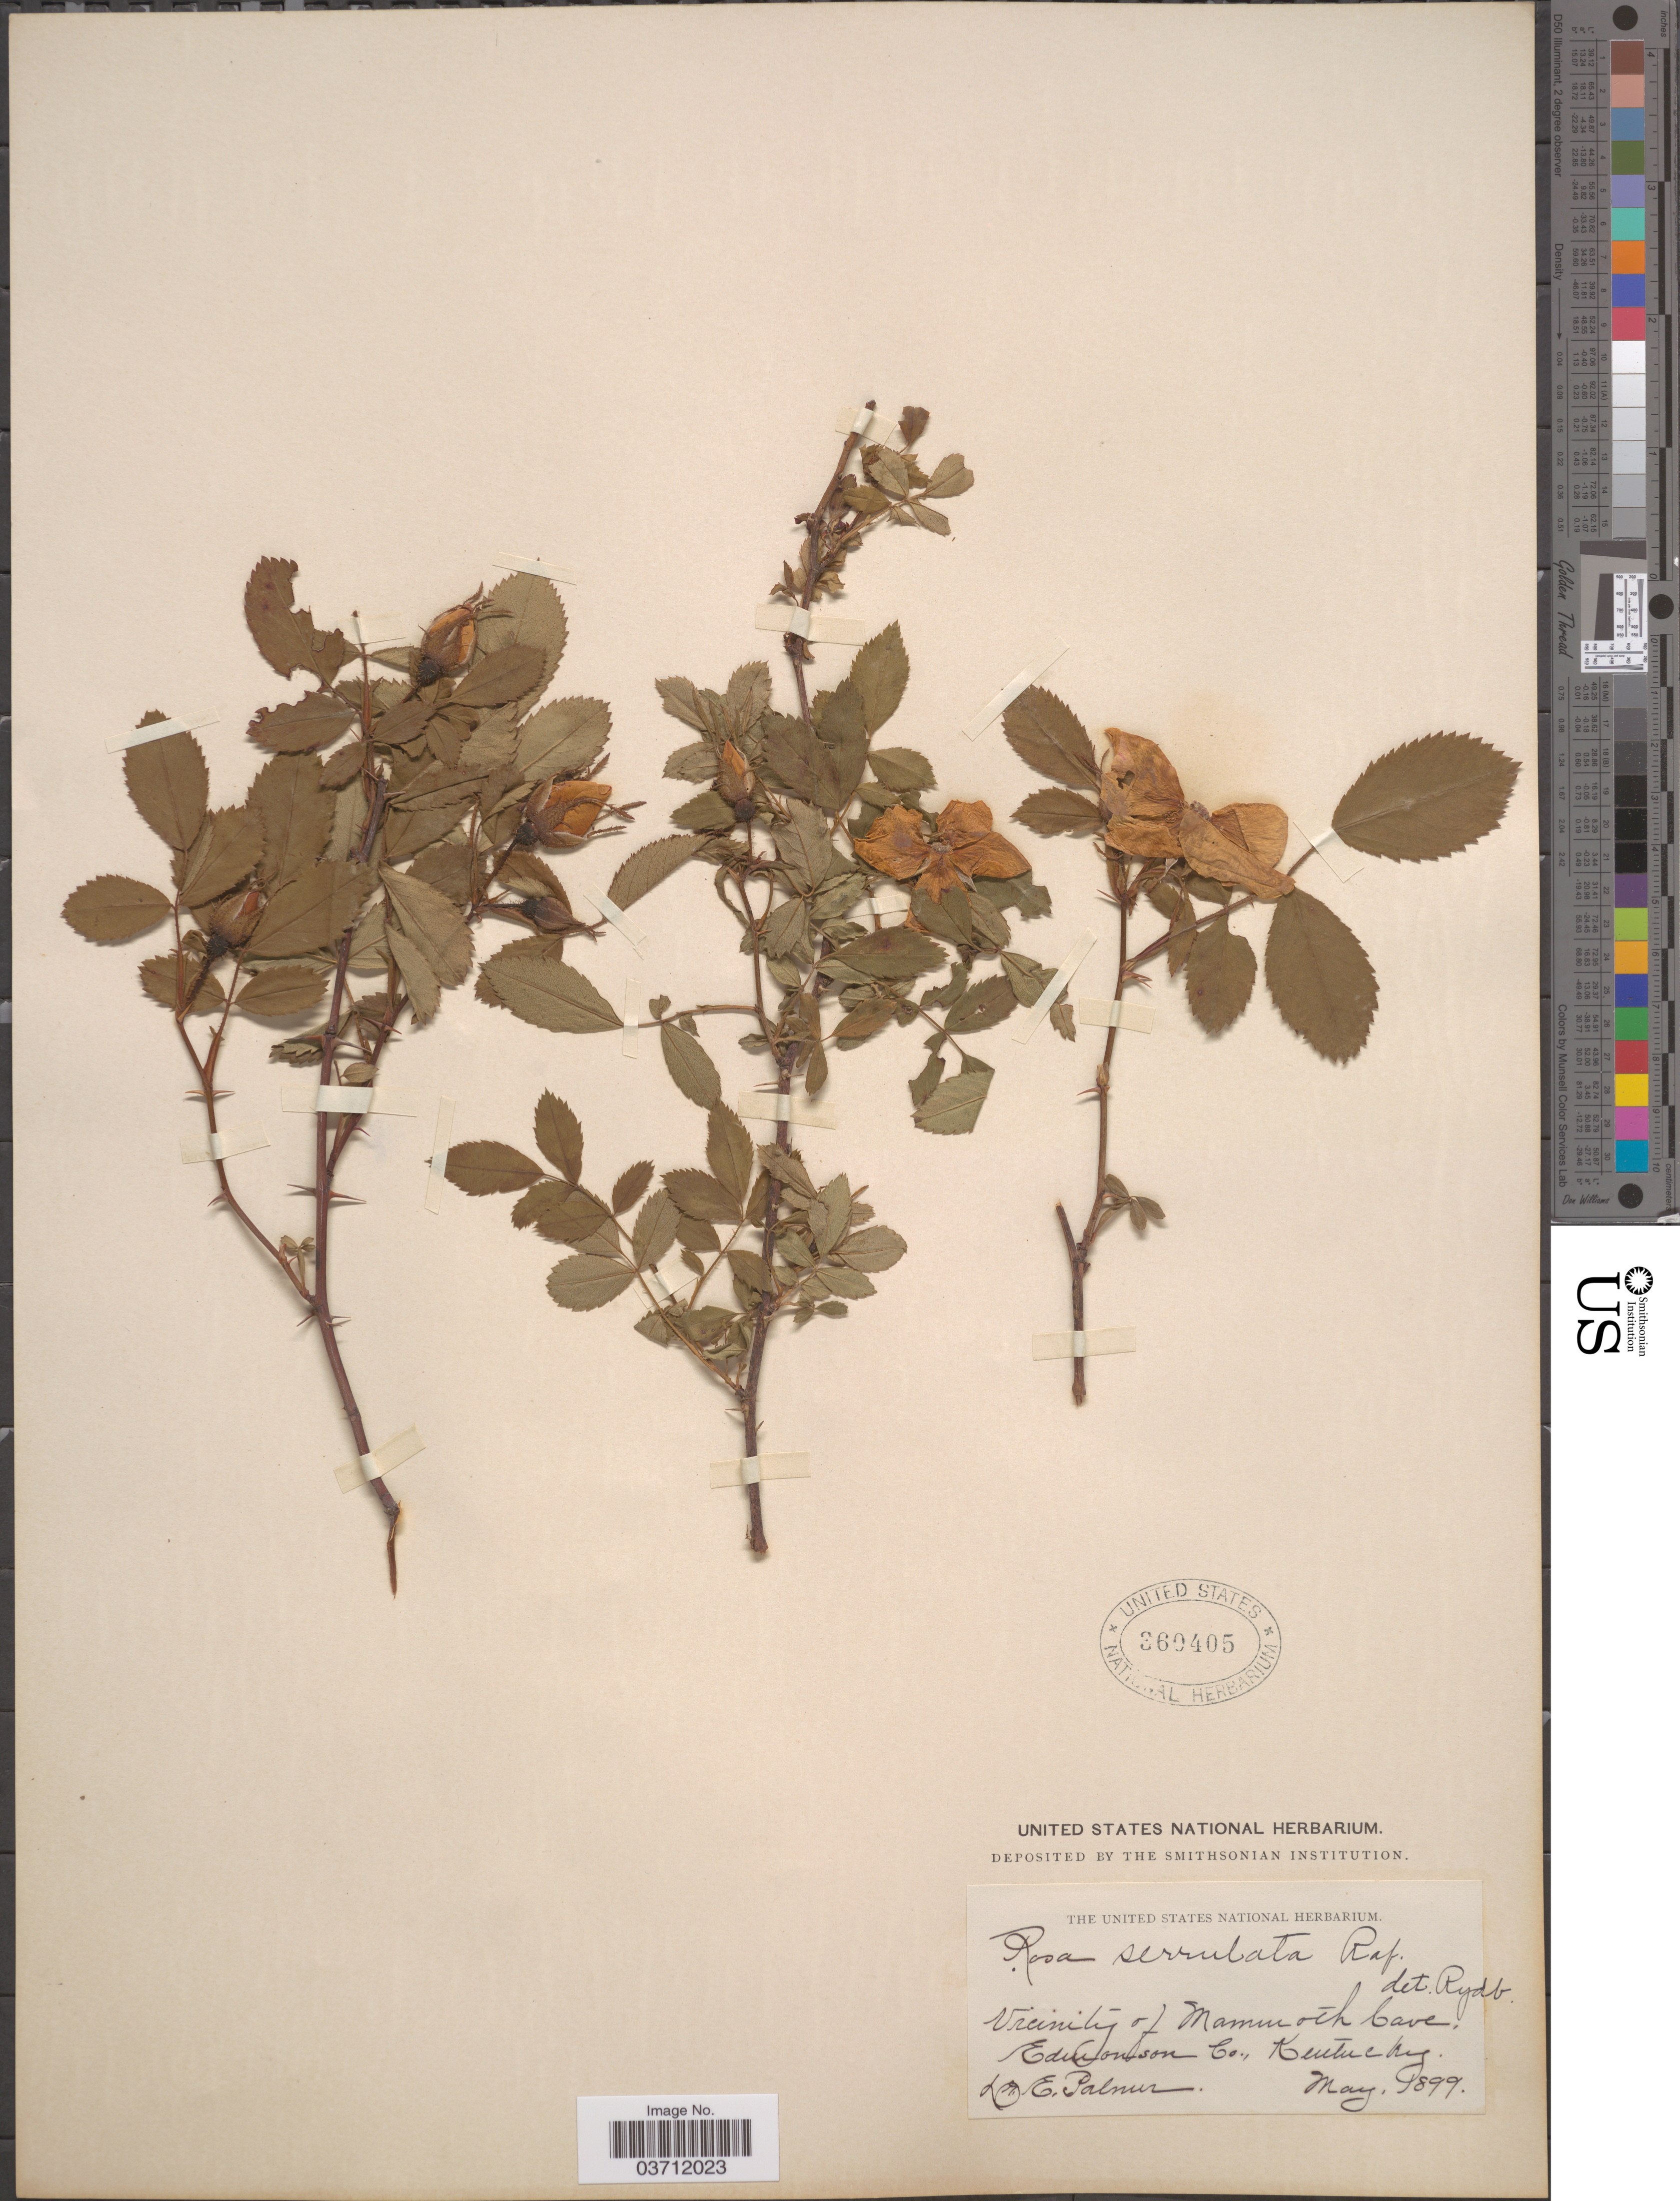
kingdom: Plantae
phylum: Tracheophyta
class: Magnoliopsida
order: Rosales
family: Rosaceae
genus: Rosa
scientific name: Rosa serrulata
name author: Raf.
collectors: E. Palmer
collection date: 1899-05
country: United States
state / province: Kentucky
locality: Vicinity of Mammoth Cave. Edmonson Co.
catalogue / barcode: US 369405